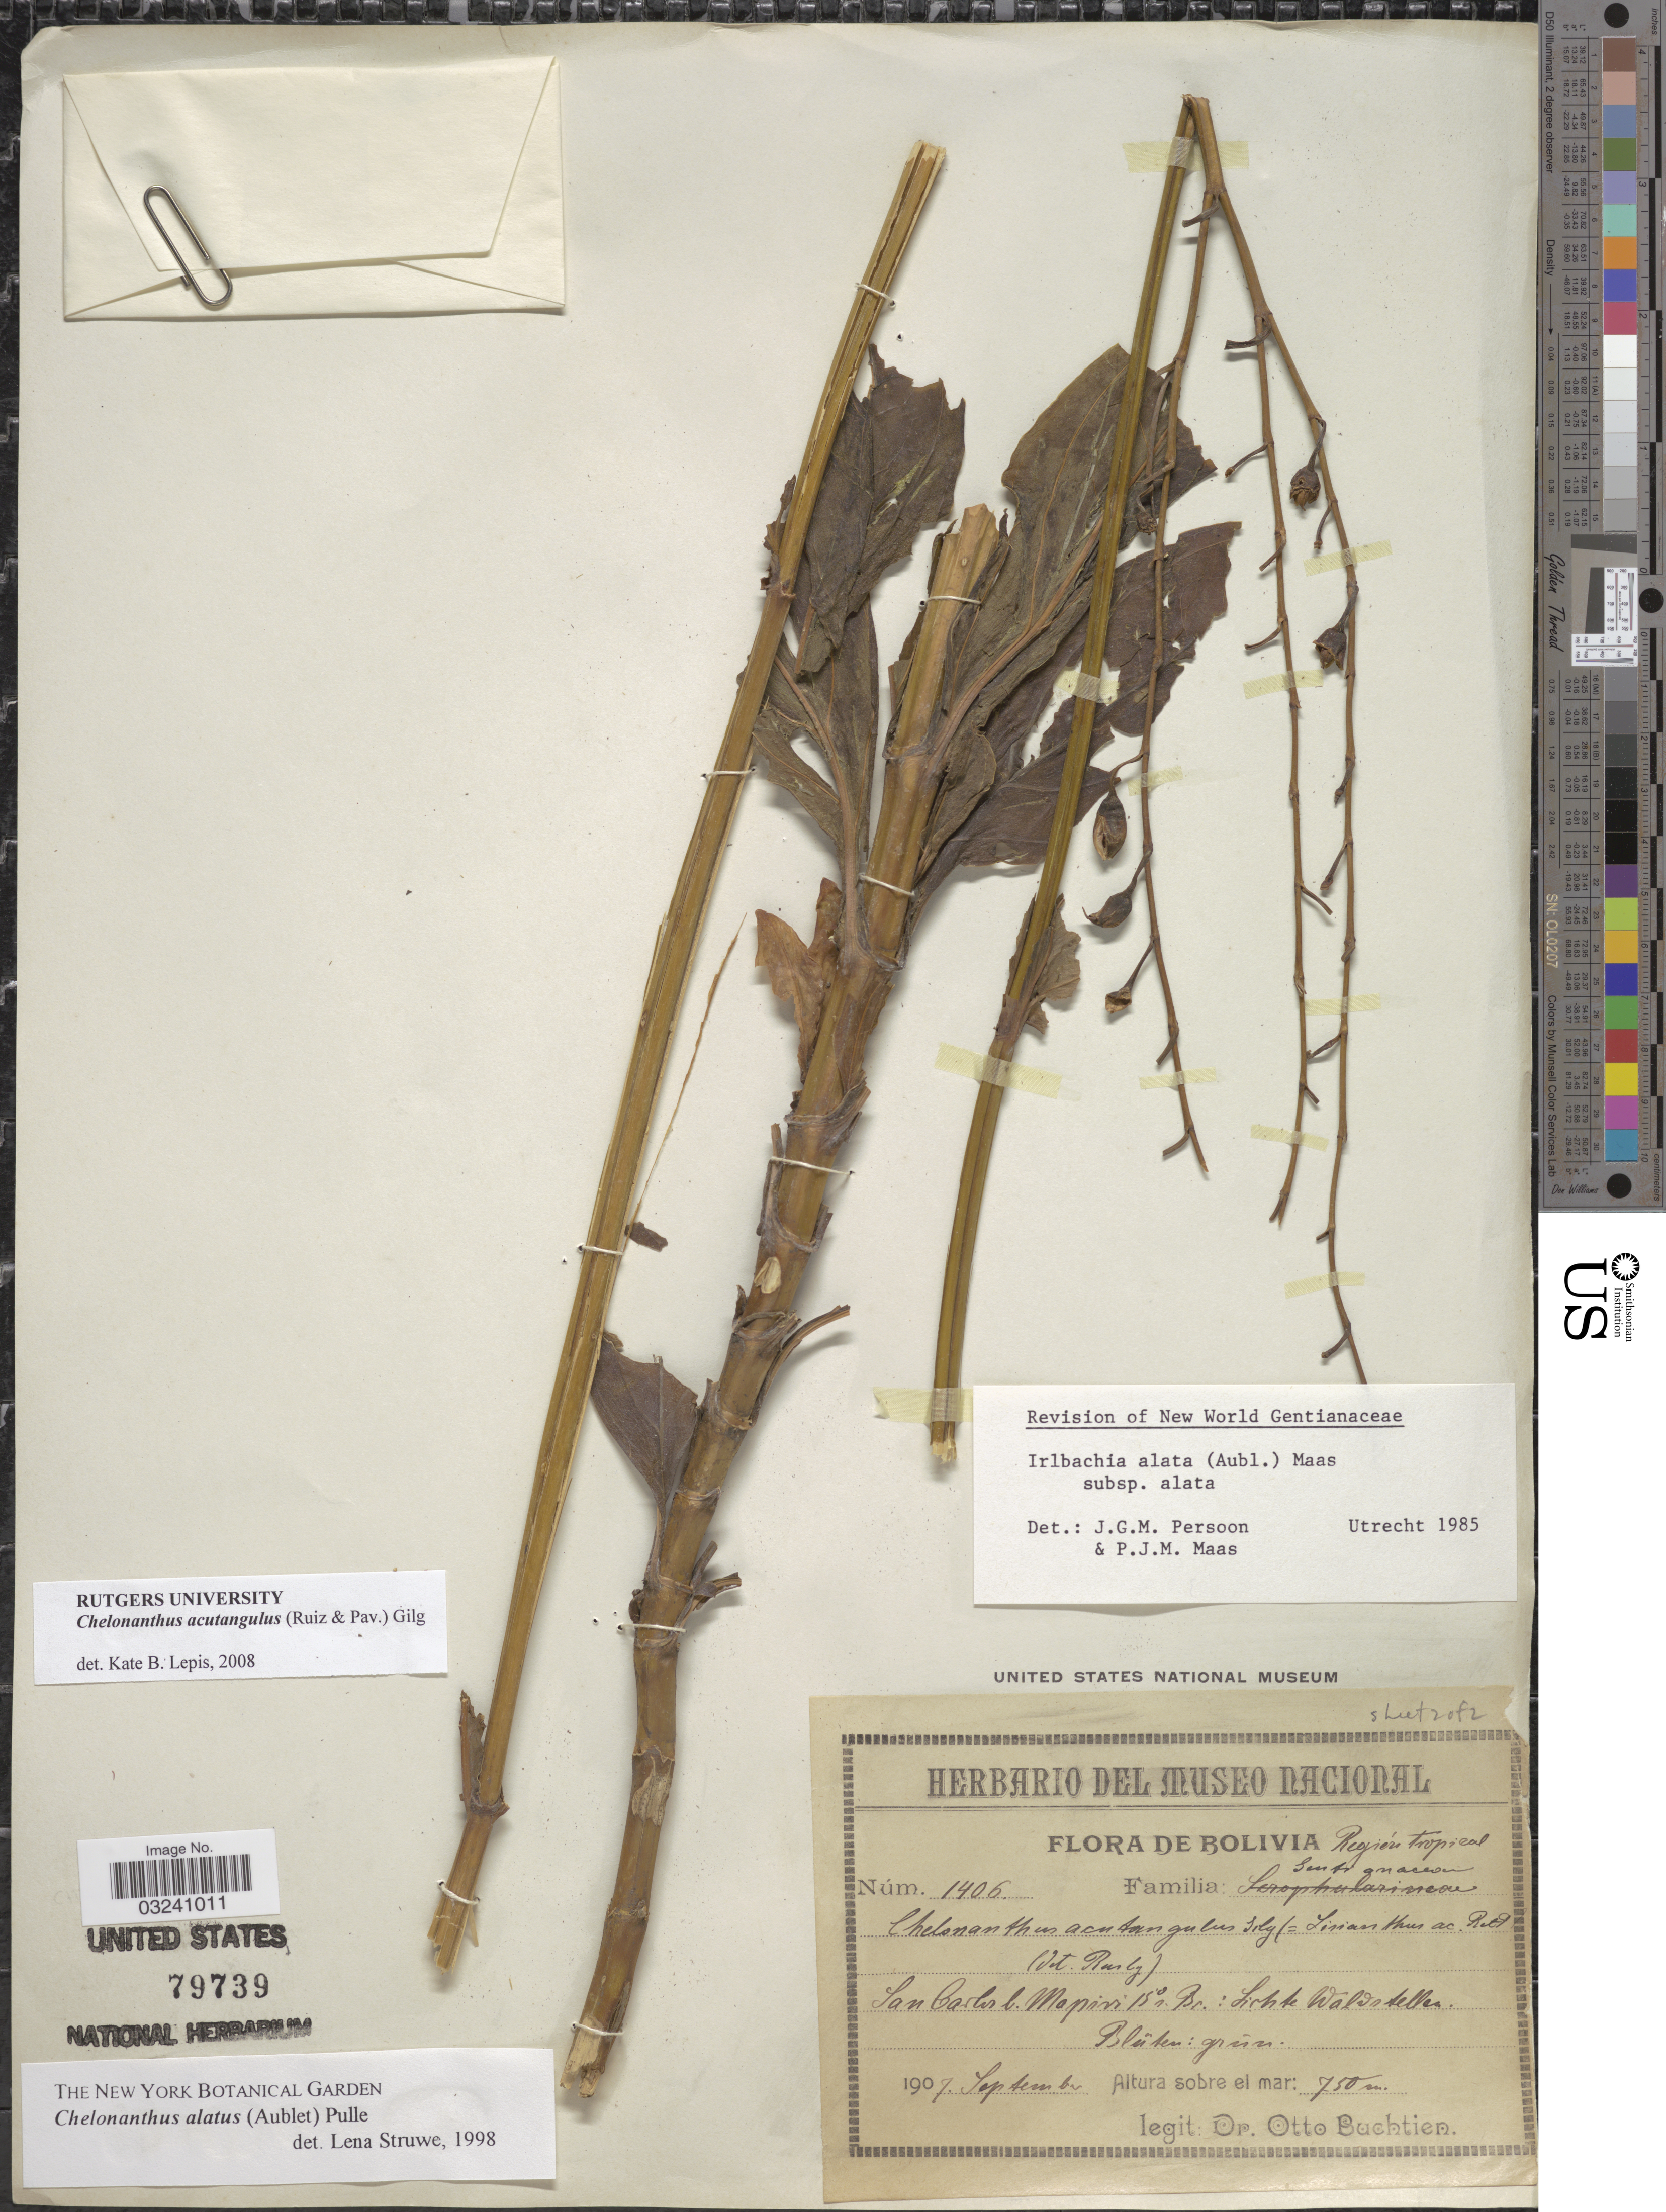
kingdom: Plantae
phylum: Tracheophyta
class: Magnoliopsida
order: Gentianales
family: Gentianaceae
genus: Chelonanthus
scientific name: Chelonanthus acutangulus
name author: (Ruiz & Pav.) Gilg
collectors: O. Buchtien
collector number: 1406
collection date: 1907-09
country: Bolivia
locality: San Carlos b. Mapiri 15° s. Br. Región tropical.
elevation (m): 750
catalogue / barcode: US 79739